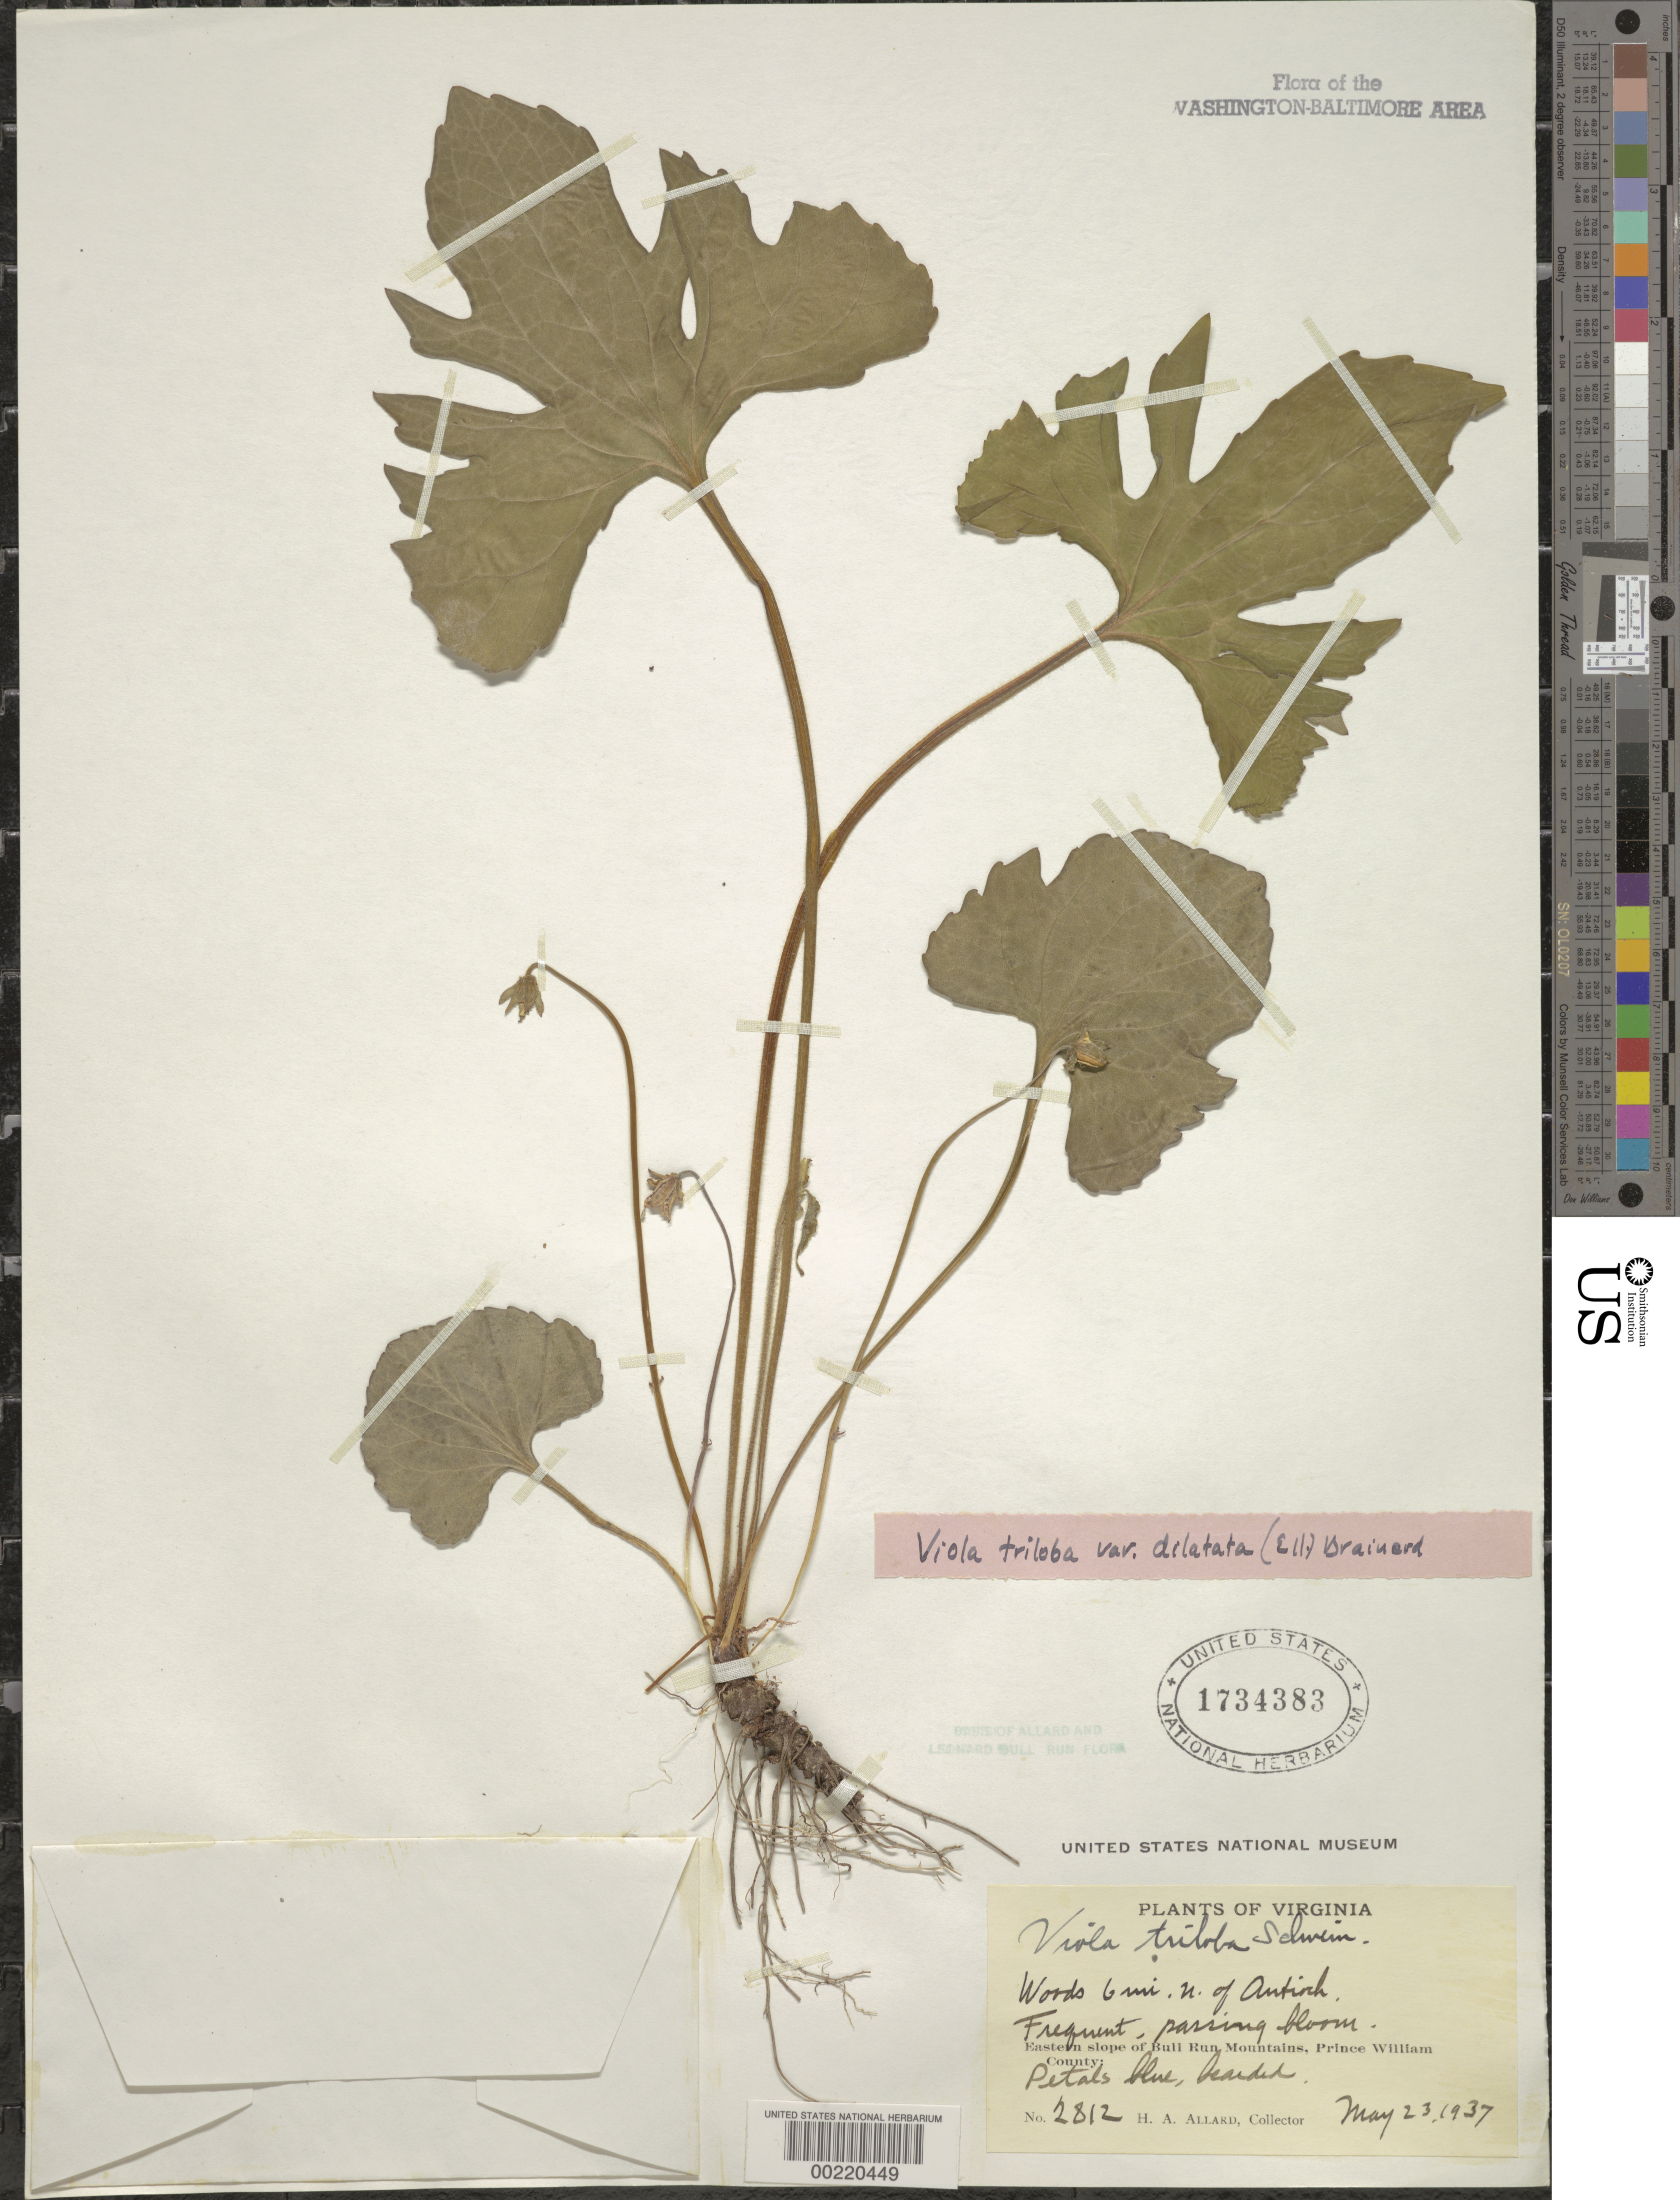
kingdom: Plantae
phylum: Tracheophyta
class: Magnoliopsida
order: Malpighiales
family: Violaceae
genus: Viola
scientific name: Viola palmata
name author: L.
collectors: H. A. Allard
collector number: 2812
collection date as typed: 23 May 1937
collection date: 1937-05-23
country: United States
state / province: Virginia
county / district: Prince William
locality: North of Antioch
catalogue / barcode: US 1734383